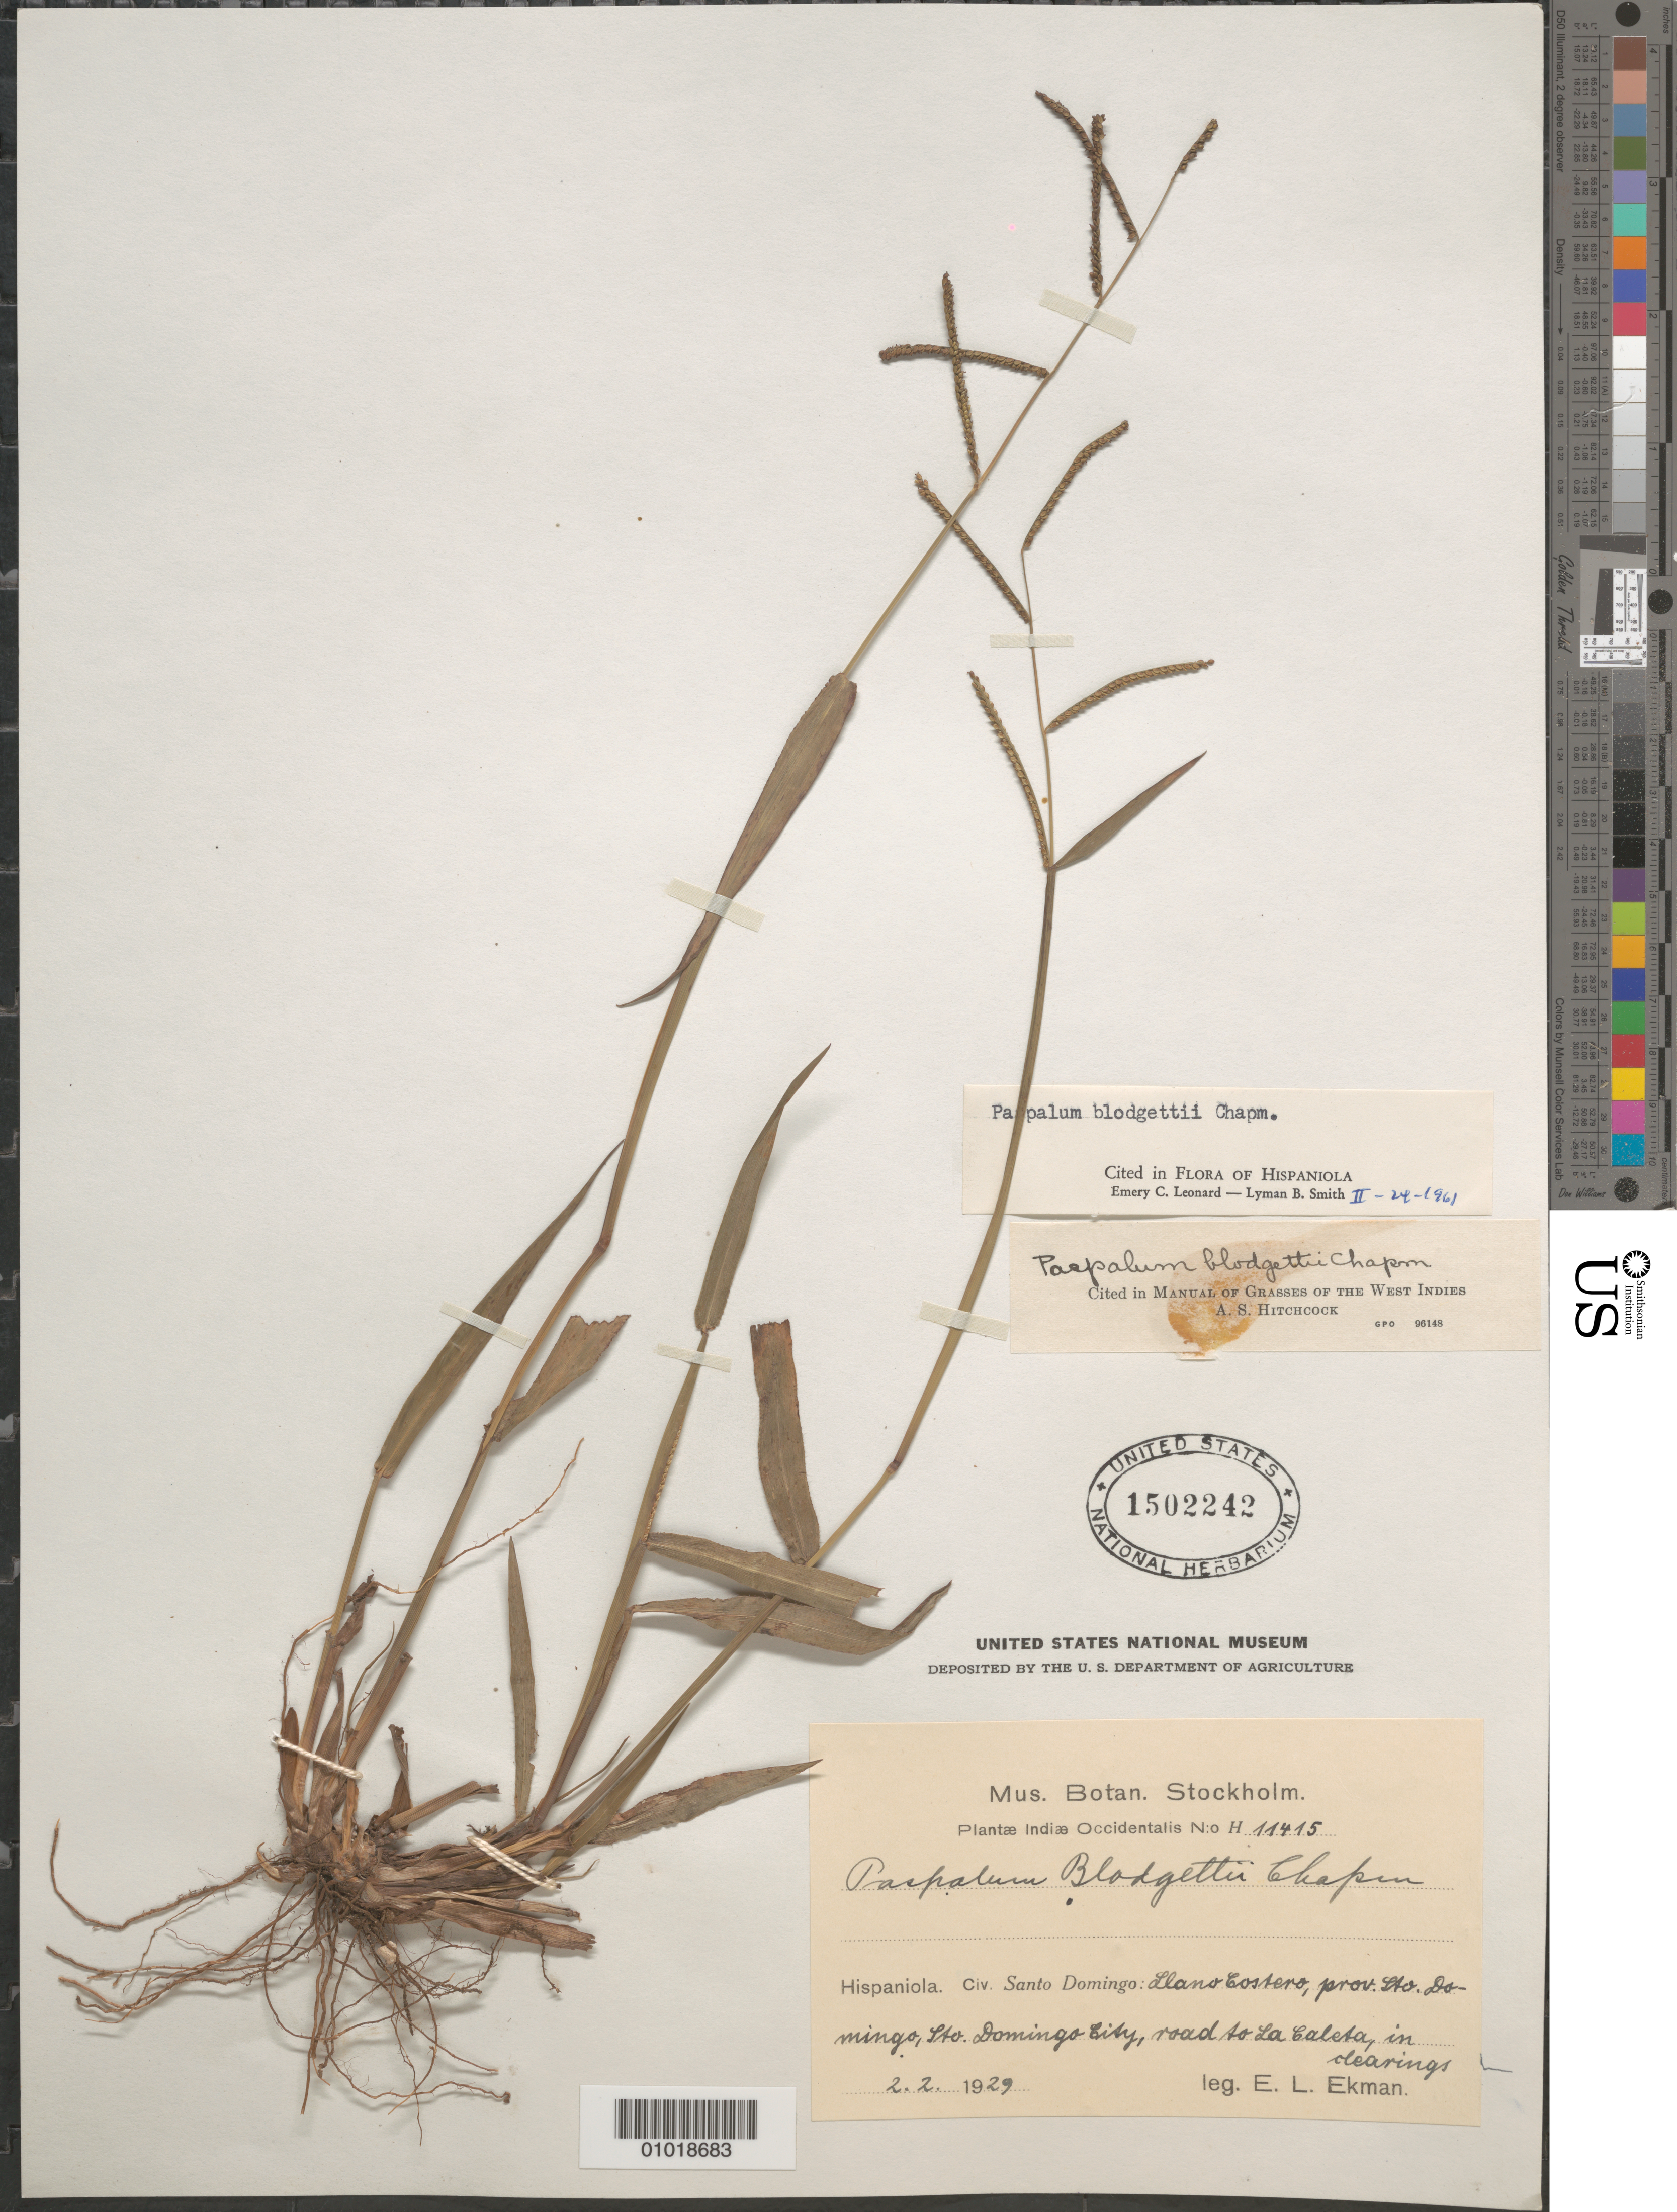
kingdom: Plantae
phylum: Tracheophyta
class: Liliopsida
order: Poales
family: Poaceae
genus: Paspalum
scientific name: Paspalum blodgettii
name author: Chapm.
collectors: E. L. Ekman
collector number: H 11415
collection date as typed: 02 Feb 1929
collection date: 1929-02-02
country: Dominican Republic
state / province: Distrito Nacional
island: Hispaniola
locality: Llano Costero, prov. Santo Domingo, Santo Domingo City, road to La Caleta, in clearings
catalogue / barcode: US 1502242